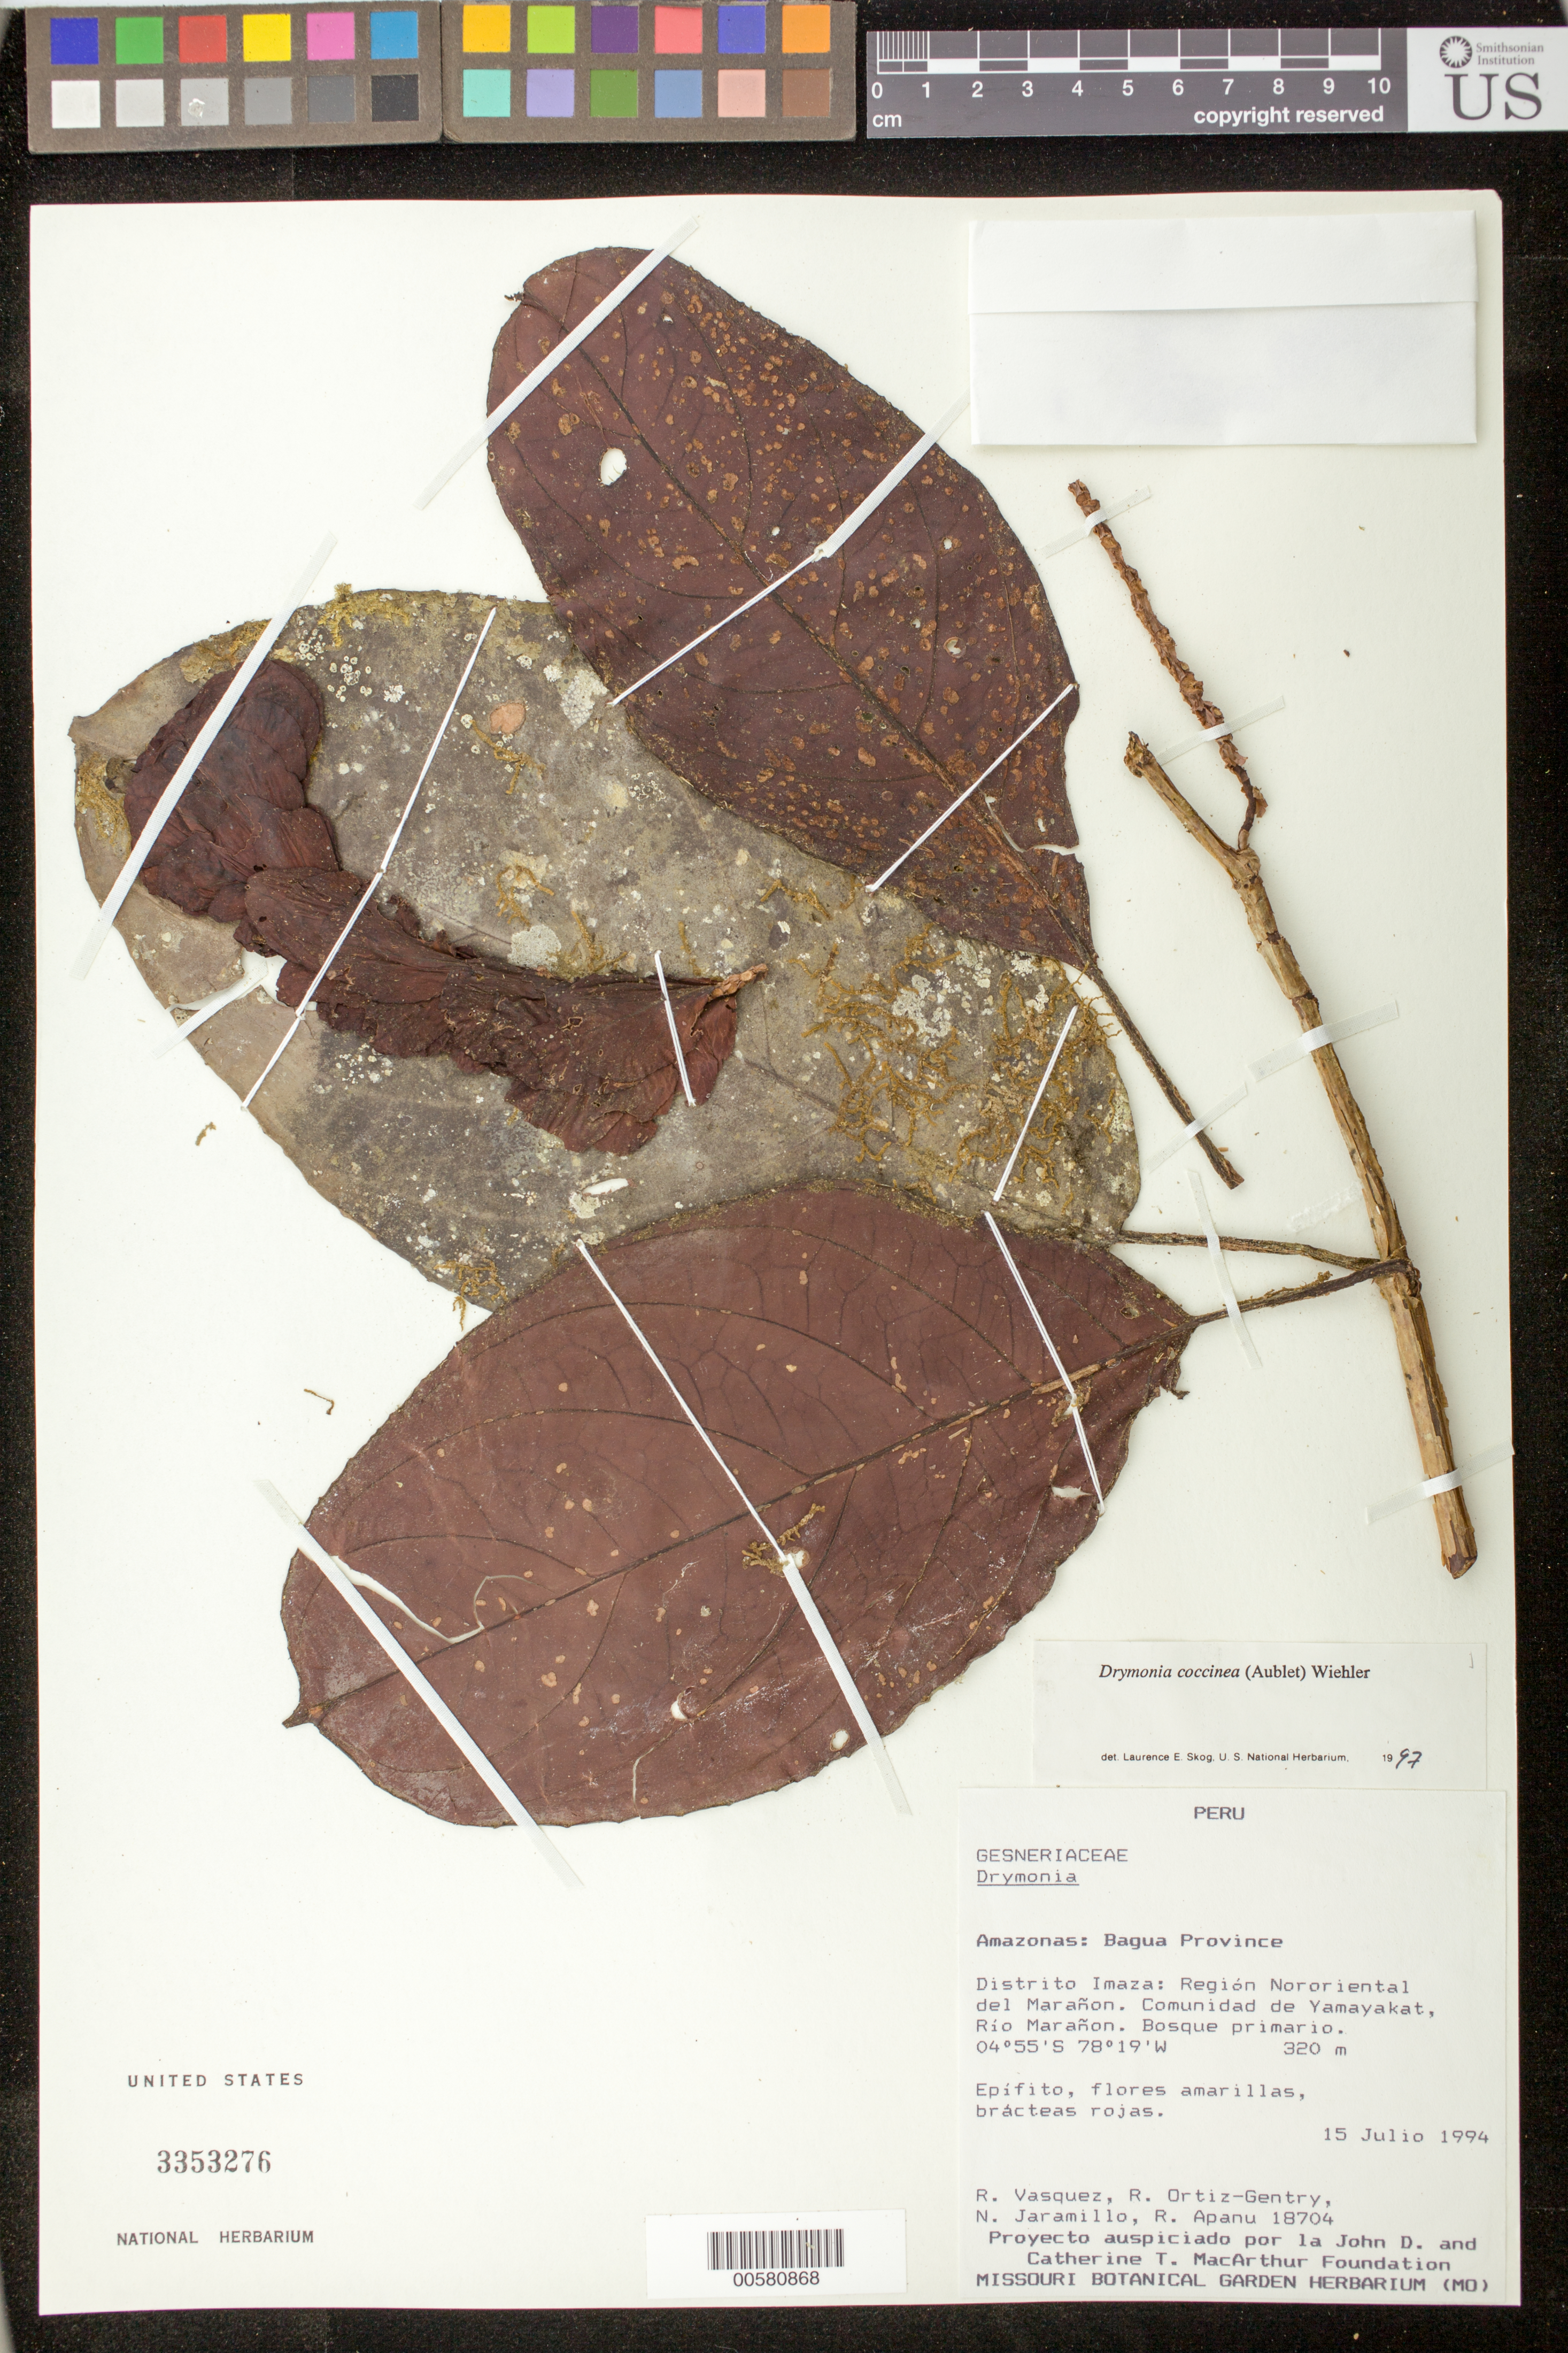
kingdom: Plantae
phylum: Tracheophyta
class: Magnoliopsida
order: Lamiales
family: Gesneriaceae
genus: Drymonia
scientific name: Drymonia coccinea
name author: (Aubl.) Wiehler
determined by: Skog, Laurence E.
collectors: R. Vásquez, R. Ortiz-Gentry, N. Jaramillo & R. Apanu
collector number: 18704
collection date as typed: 15 Jul 1994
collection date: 1994-07-15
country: Peru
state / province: Amazonas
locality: Prov. Bagua, dtto. Imaza: región nororiental del Marañon, comunidad de Yamayakat, Río Marañon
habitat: Bosque primario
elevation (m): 320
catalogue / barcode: US 3353276